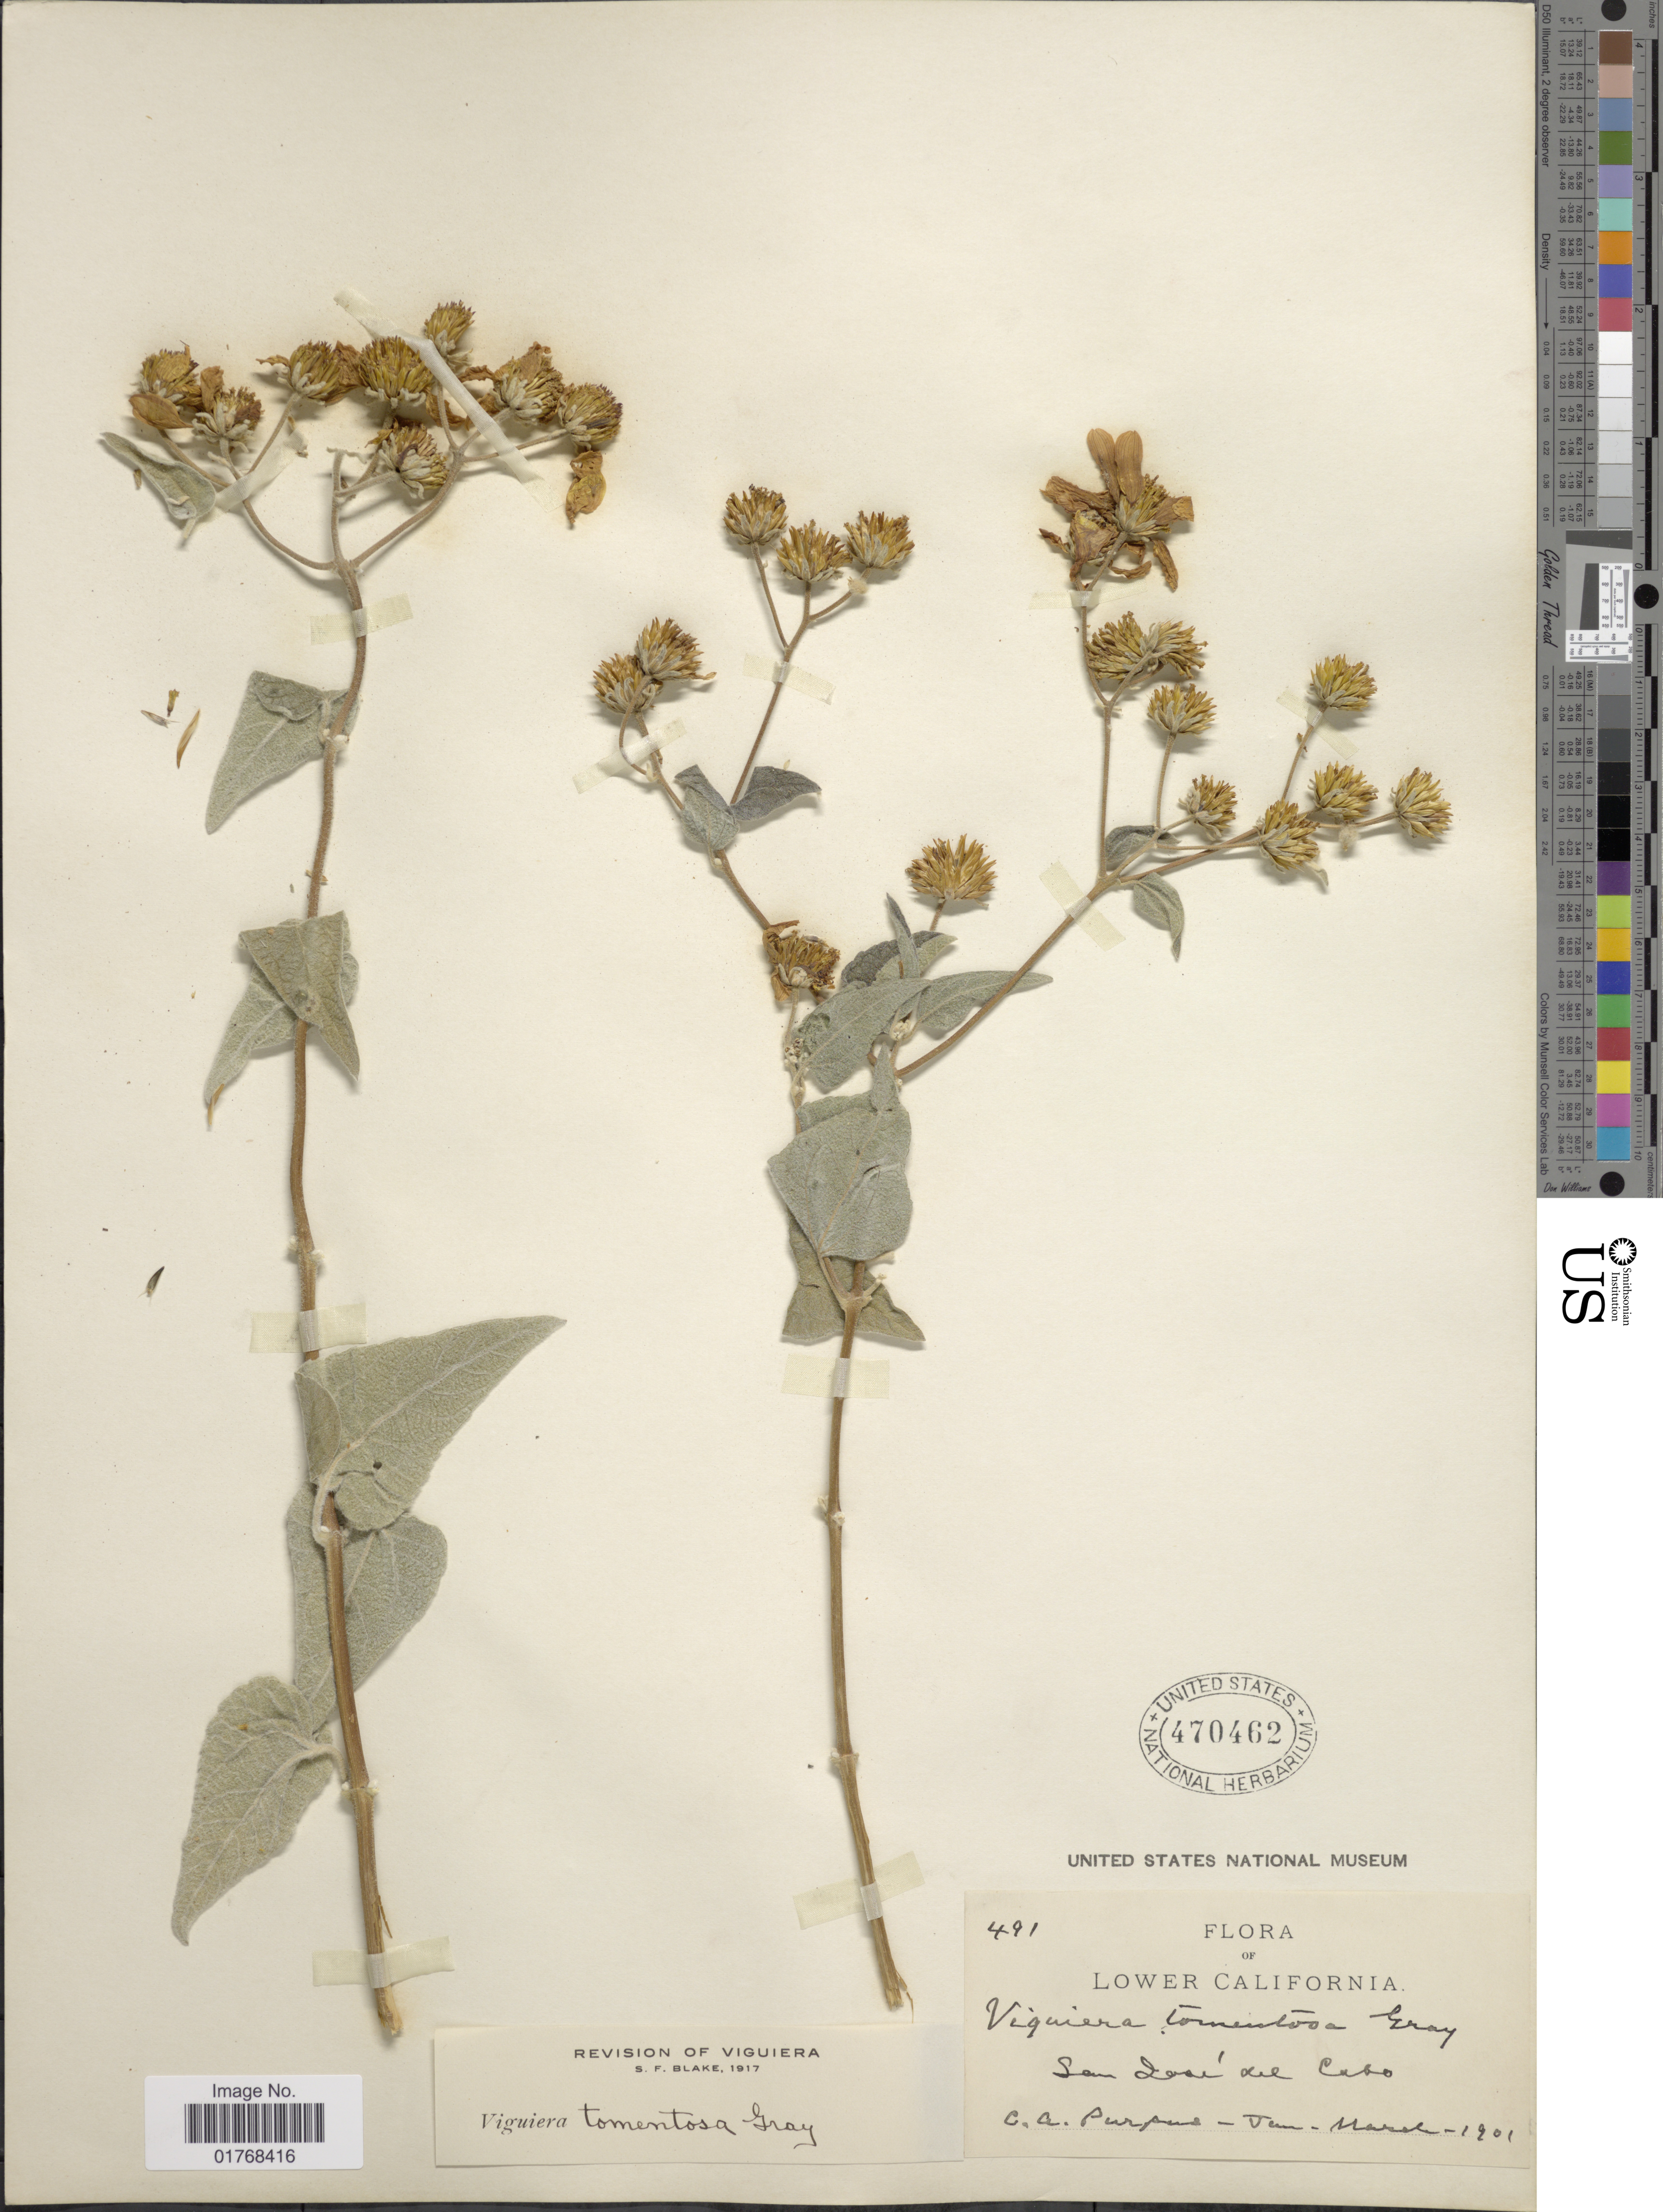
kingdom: Plantae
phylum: Tracheophyta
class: Magnoliopsida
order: Asterales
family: Asteraceae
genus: Viguiera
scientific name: Viguiera tomentosa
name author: A. Gray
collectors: C. A. Purpus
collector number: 491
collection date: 1901-01/1901-03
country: Mexico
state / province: Baja California Sur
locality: Lower California. San José del Cabo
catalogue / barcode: US 470462